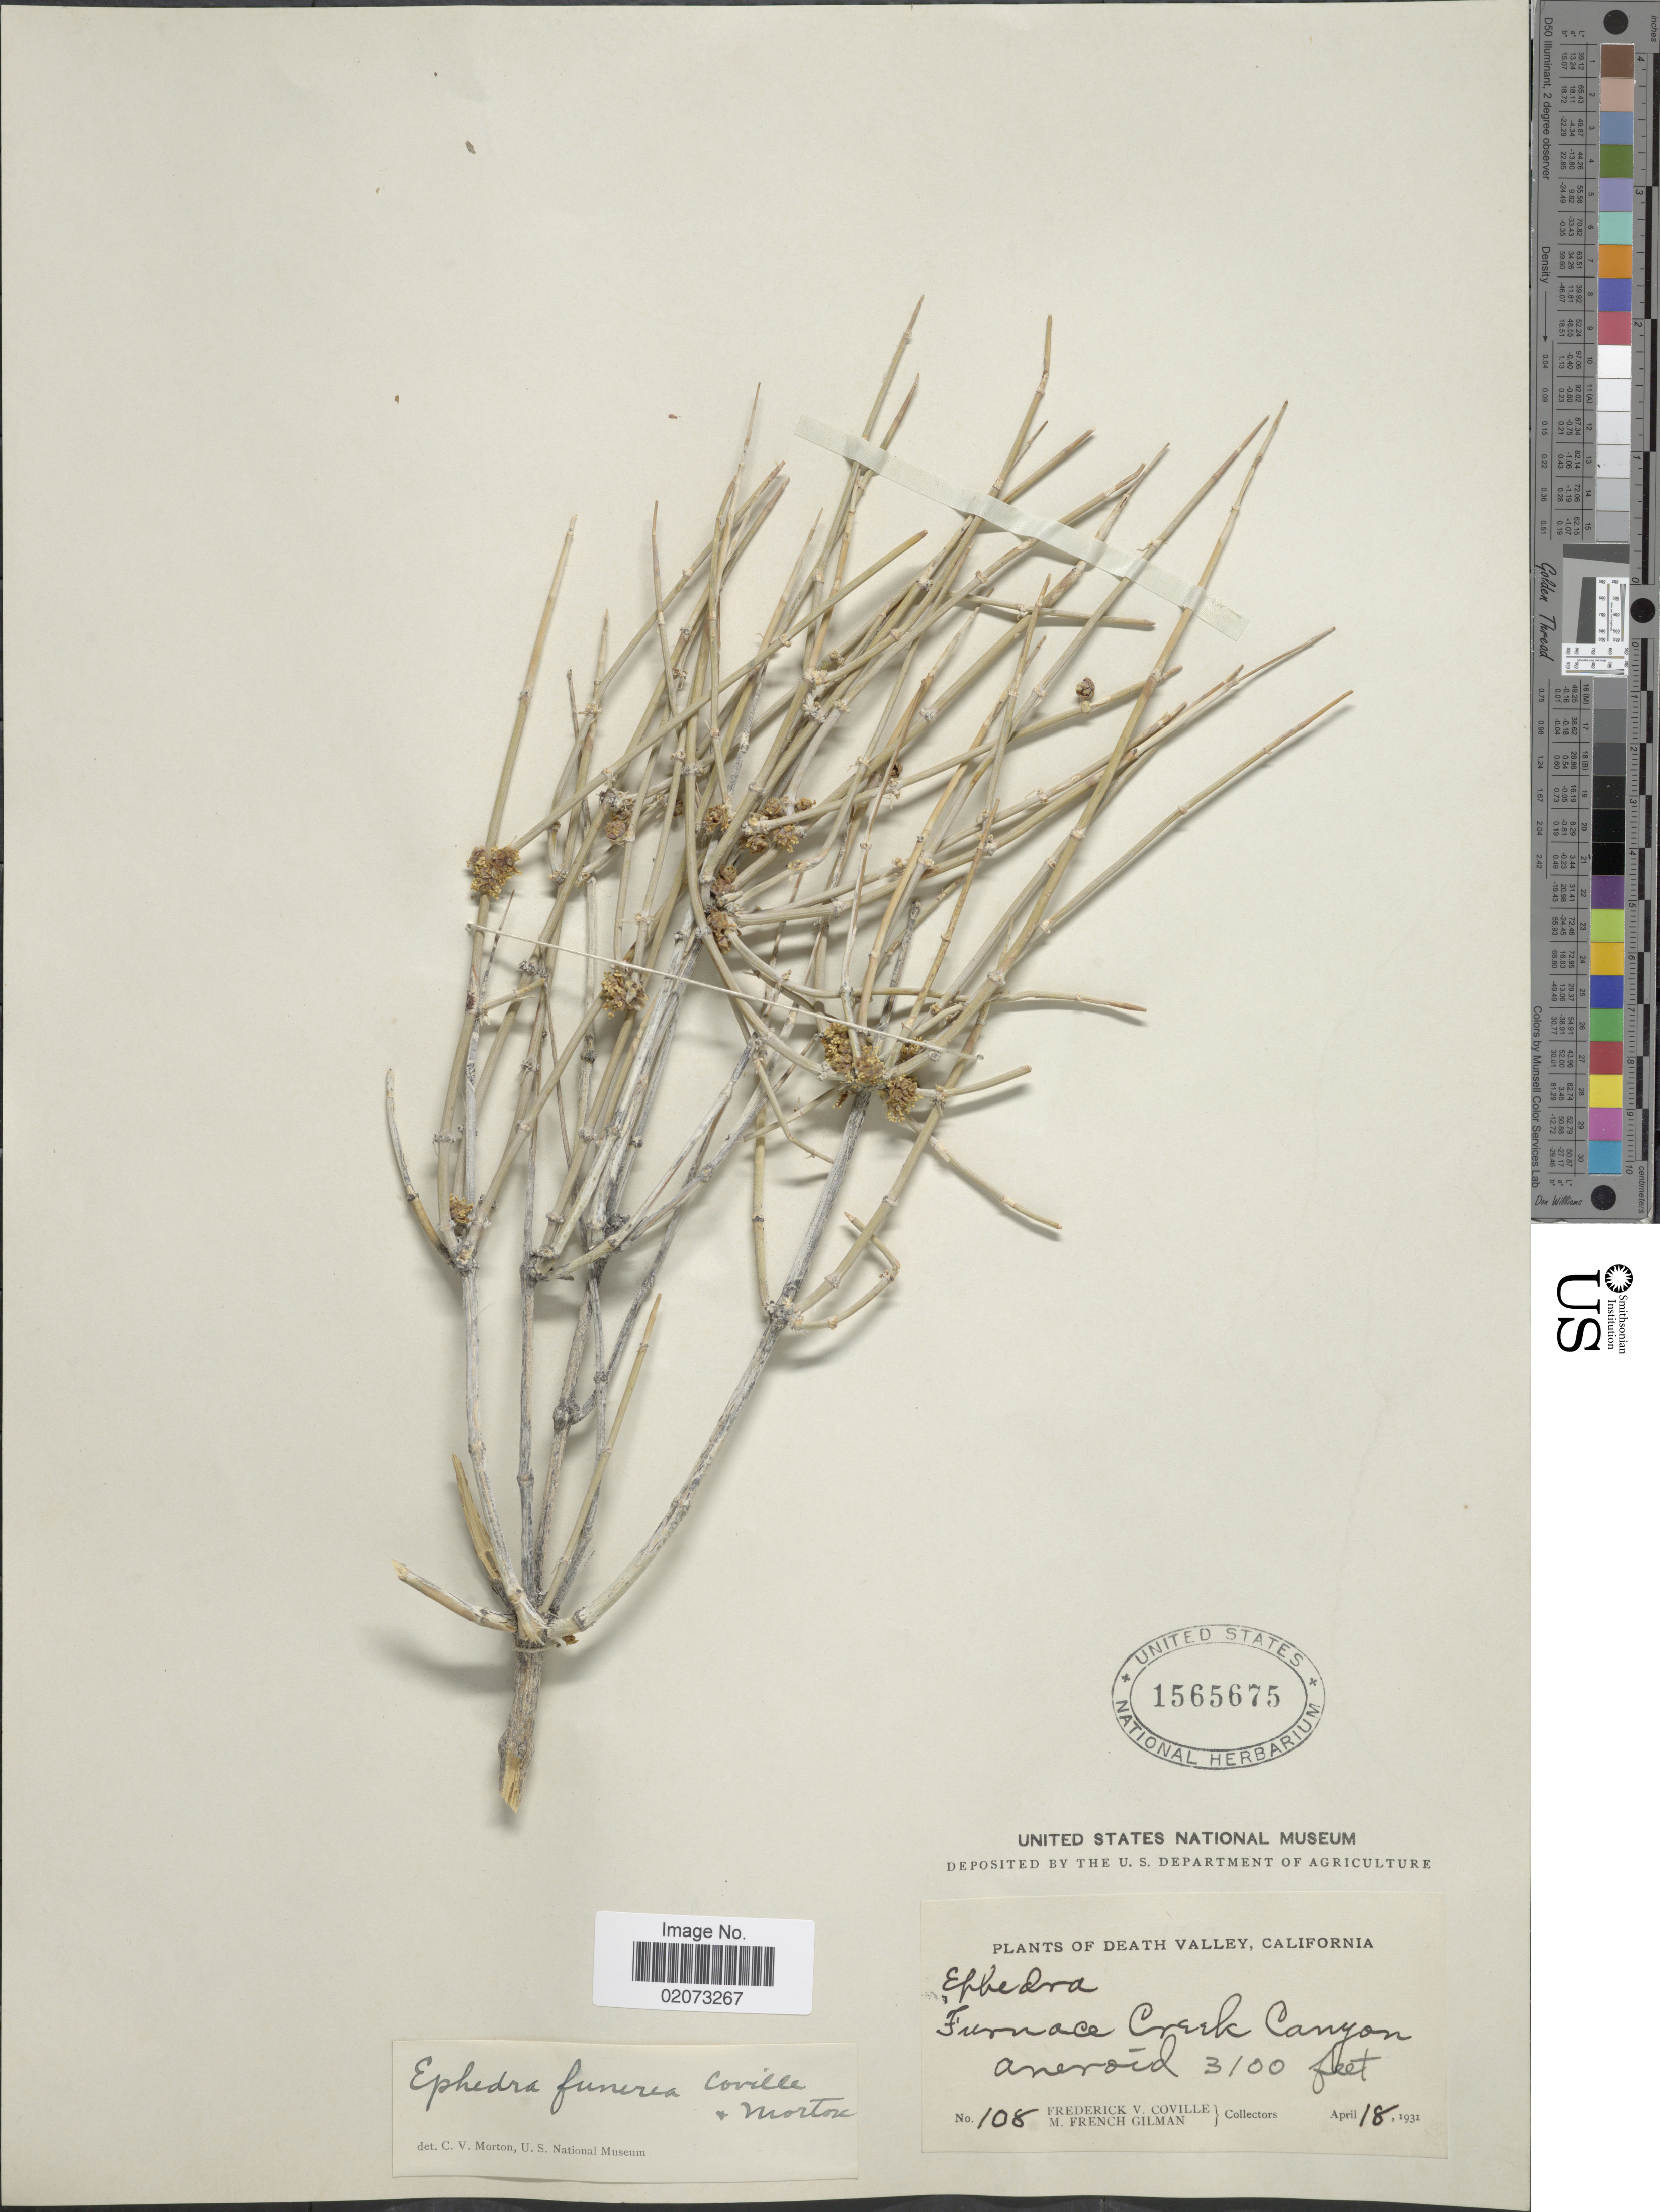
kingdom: Plantae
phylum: Tracheophyta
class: Gnetopsida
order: Ephedrales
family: Ephedraceae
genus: Ephedra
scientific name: Ephedra funerea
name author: Coville & C.V. Morton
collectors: F. V. Coville & M. F. Gilman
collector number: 108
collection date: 1931-04-18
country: United States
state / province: California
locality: Death Valley. Furnace Creek Canyon.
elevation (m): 945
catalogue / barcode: US 1565675